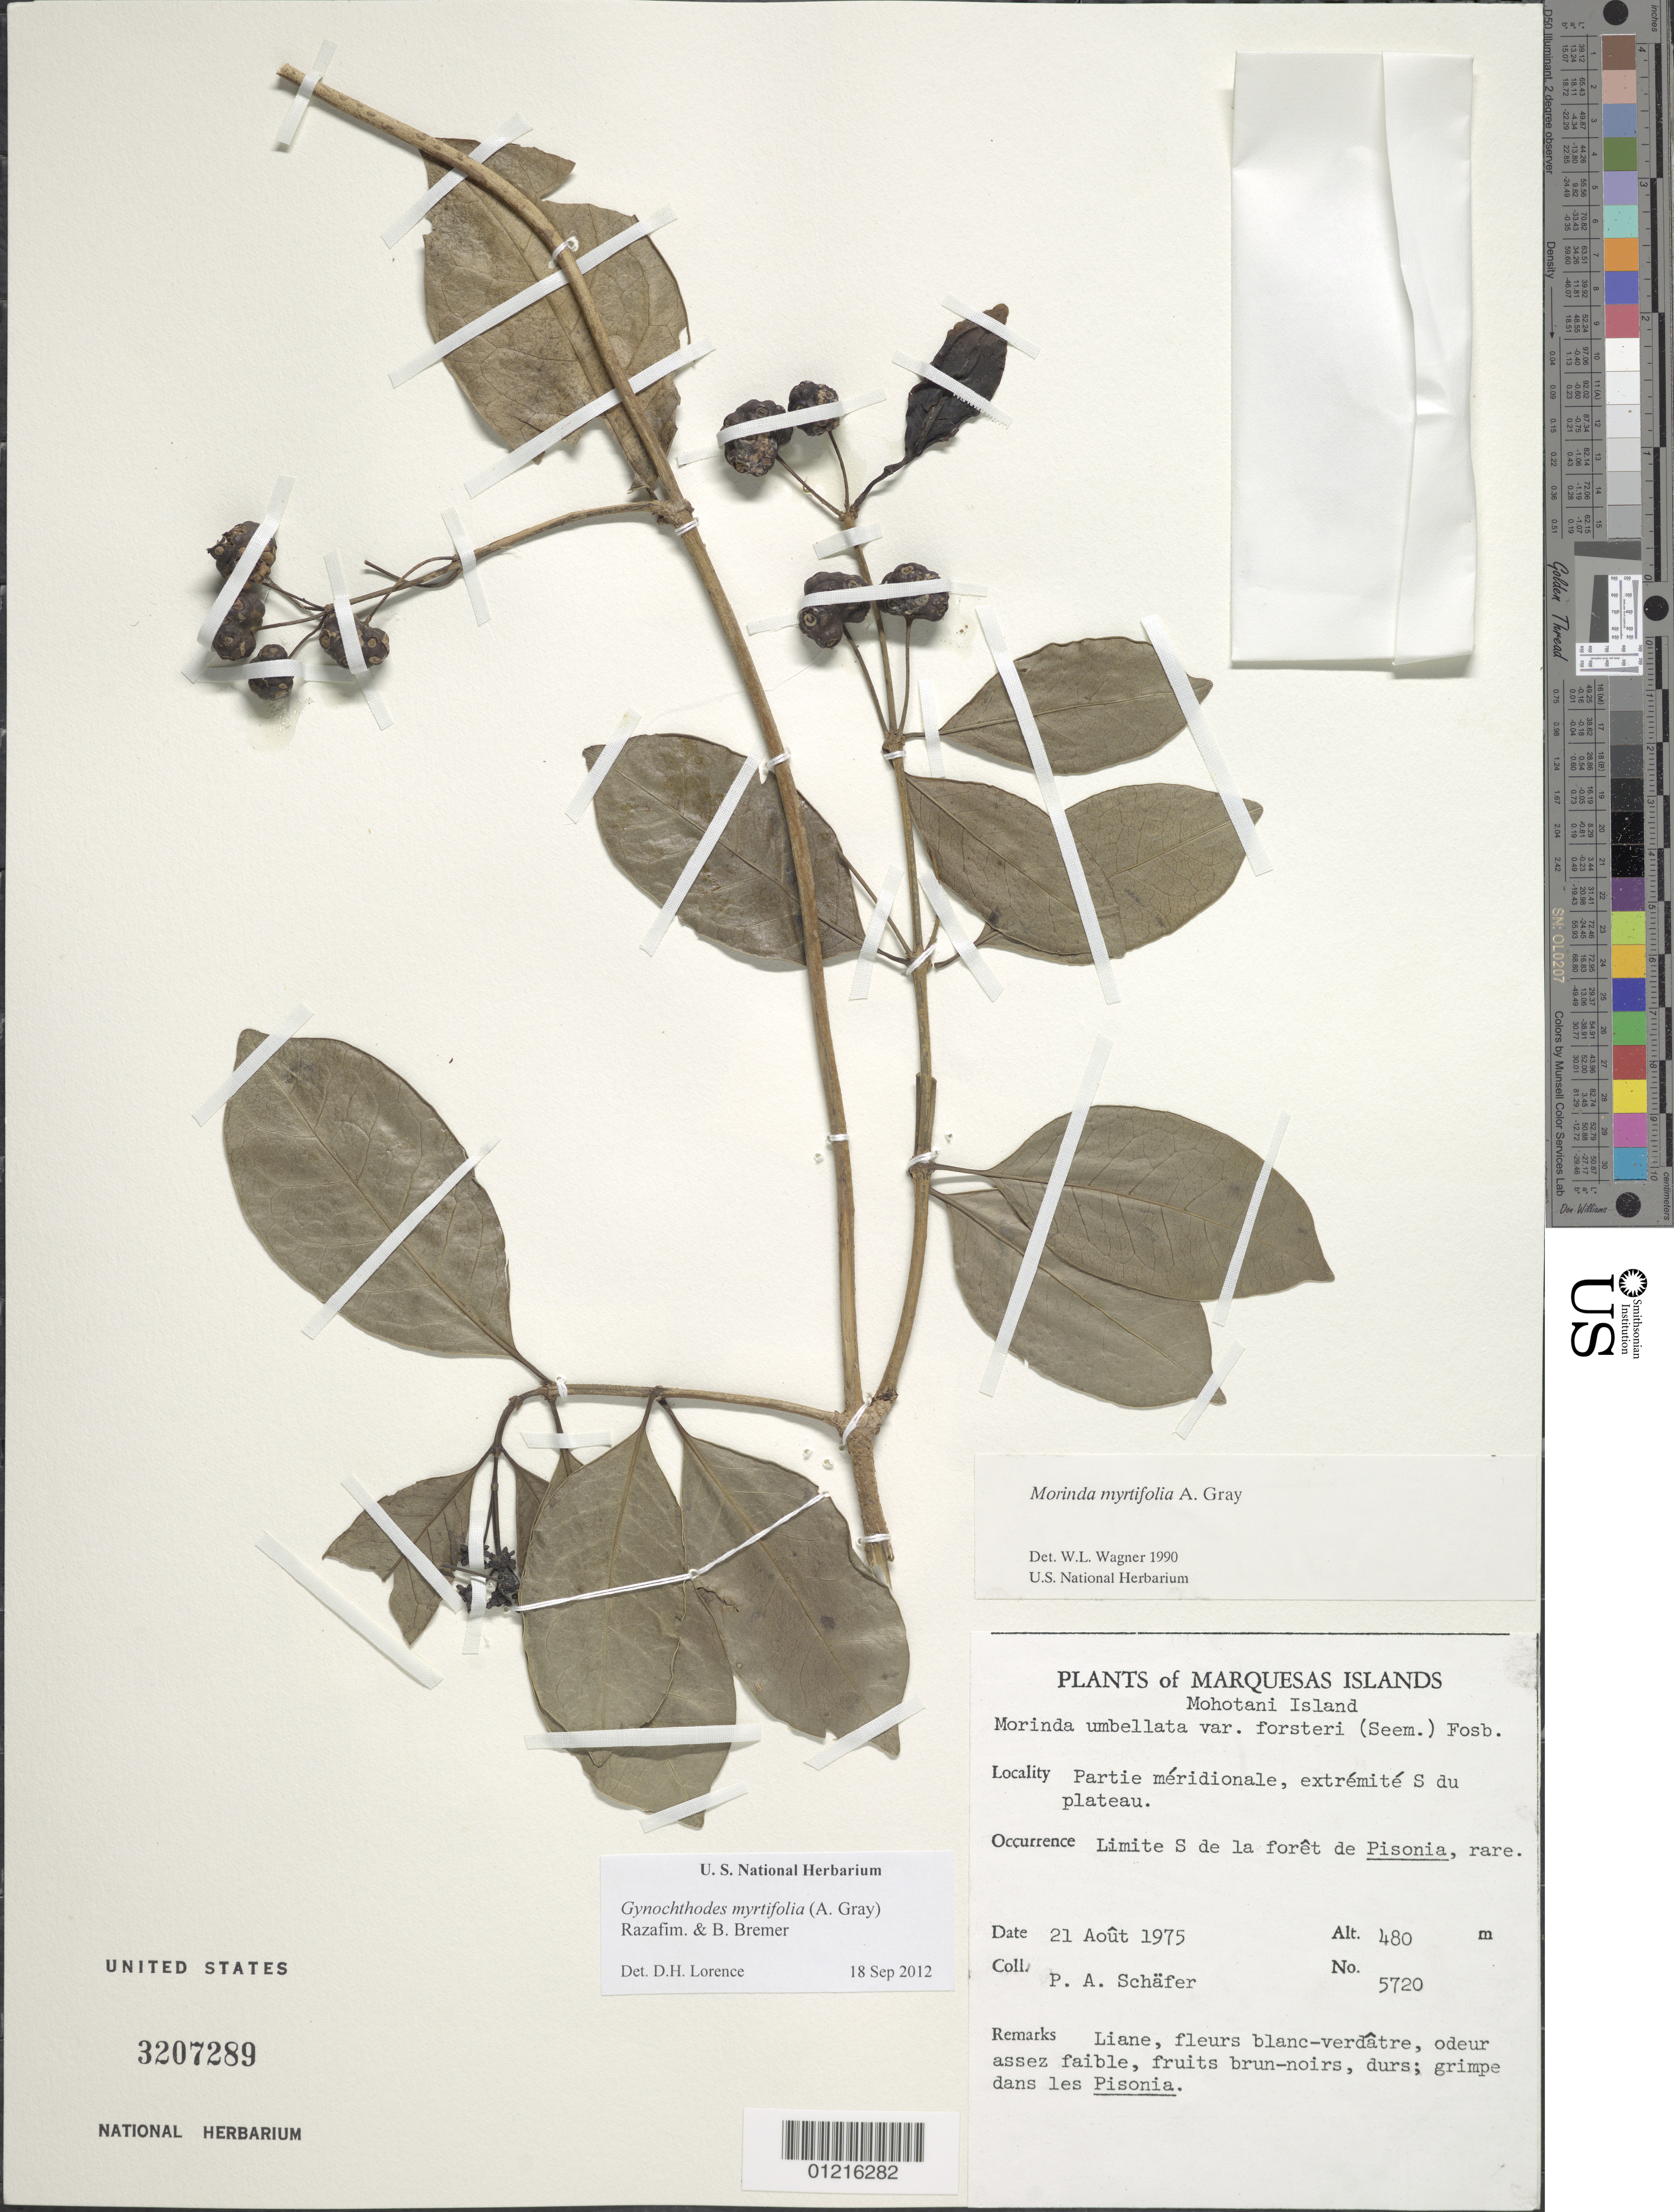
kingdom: Plantae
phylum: Tracheophyta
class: Magnoliopsida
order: Gentianales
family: Rubiaceae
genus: Gynochthodes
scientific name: Gynochthodes myrtifolia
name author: (A. Gray) Razafim. & B. Bremer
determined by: Lorence, David H., (PTBG), National Tropical Botanical Garden (UNITED STATES)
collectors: P. A. Schäfer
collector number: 5720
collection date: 1975-08-21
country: French Polynesia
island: Mohotani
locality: partie mérdionale, extrémité S du plateau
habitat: Limite S de la forêt de Pisonia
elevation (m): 480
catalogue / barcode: US 3207289